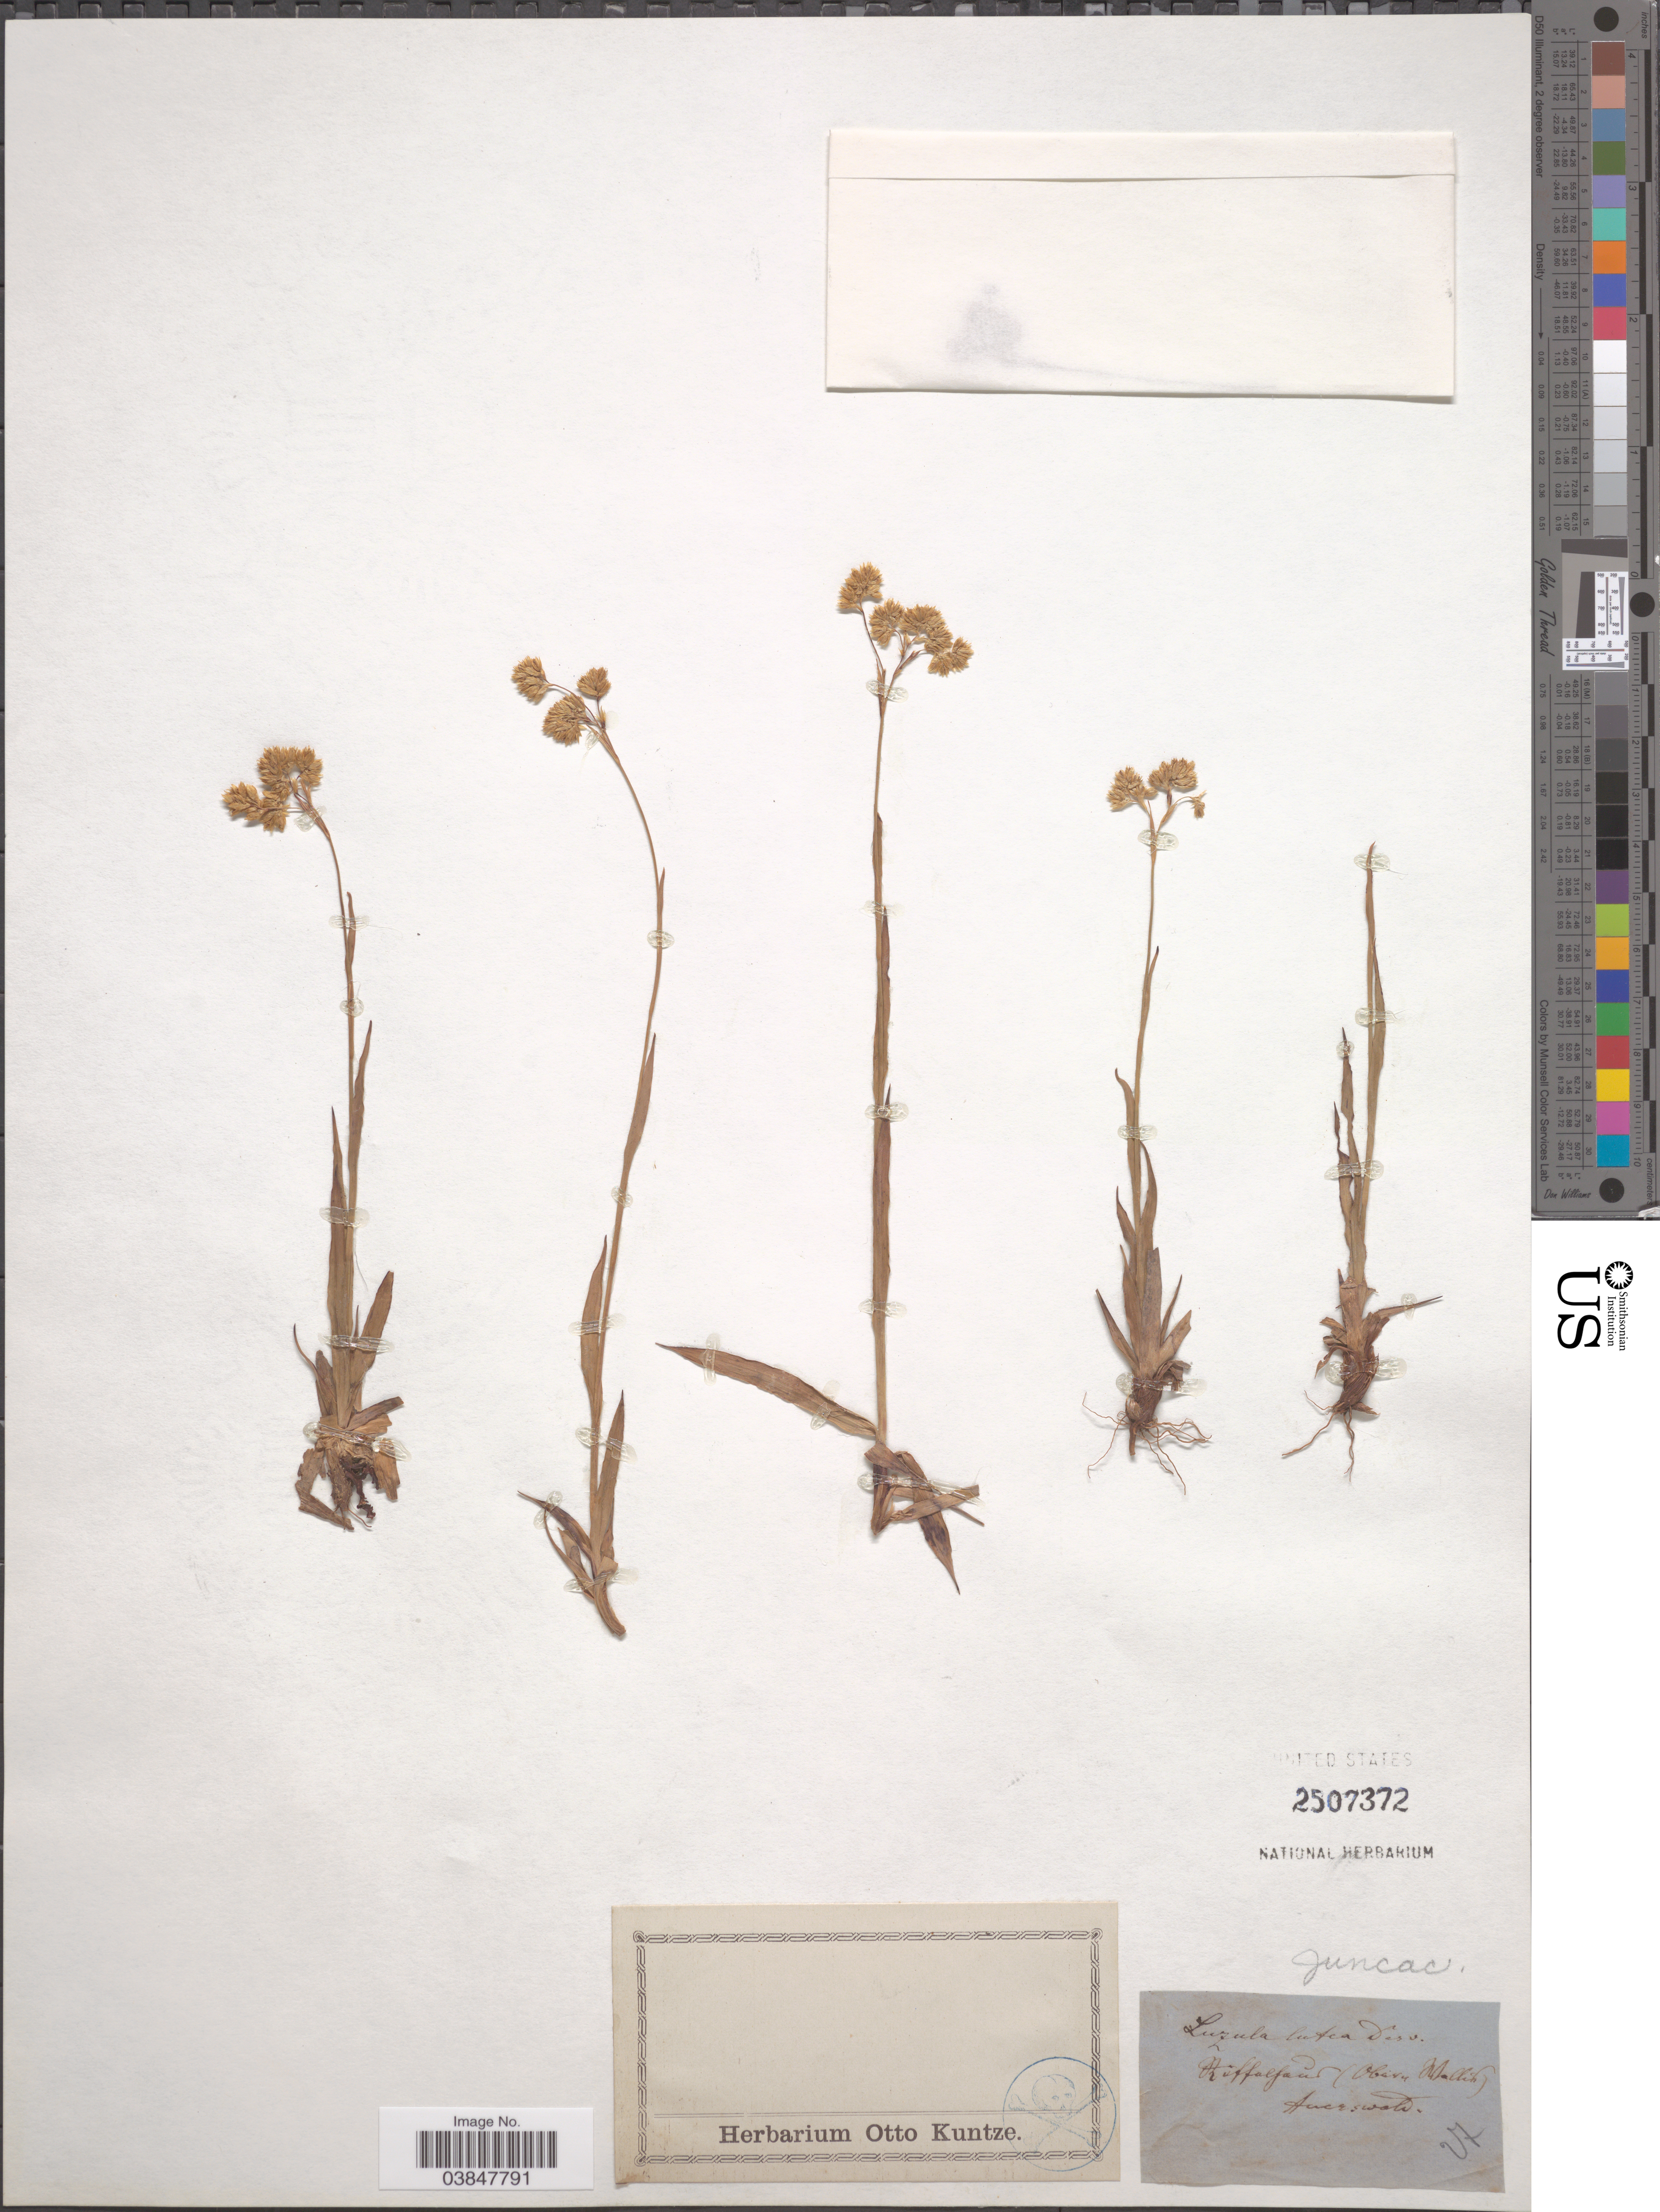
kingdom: Plantae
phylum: Tracheophyta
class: Liliopsida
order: Poales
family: Juncaceae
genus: Luzula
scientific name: Luzula lutea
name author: (All.) DC.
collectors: ex herb. Otto Kuntze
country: Germany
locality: Rüffalfand (Obarn Wallik). Auerswalde.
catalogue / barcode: US 2507372